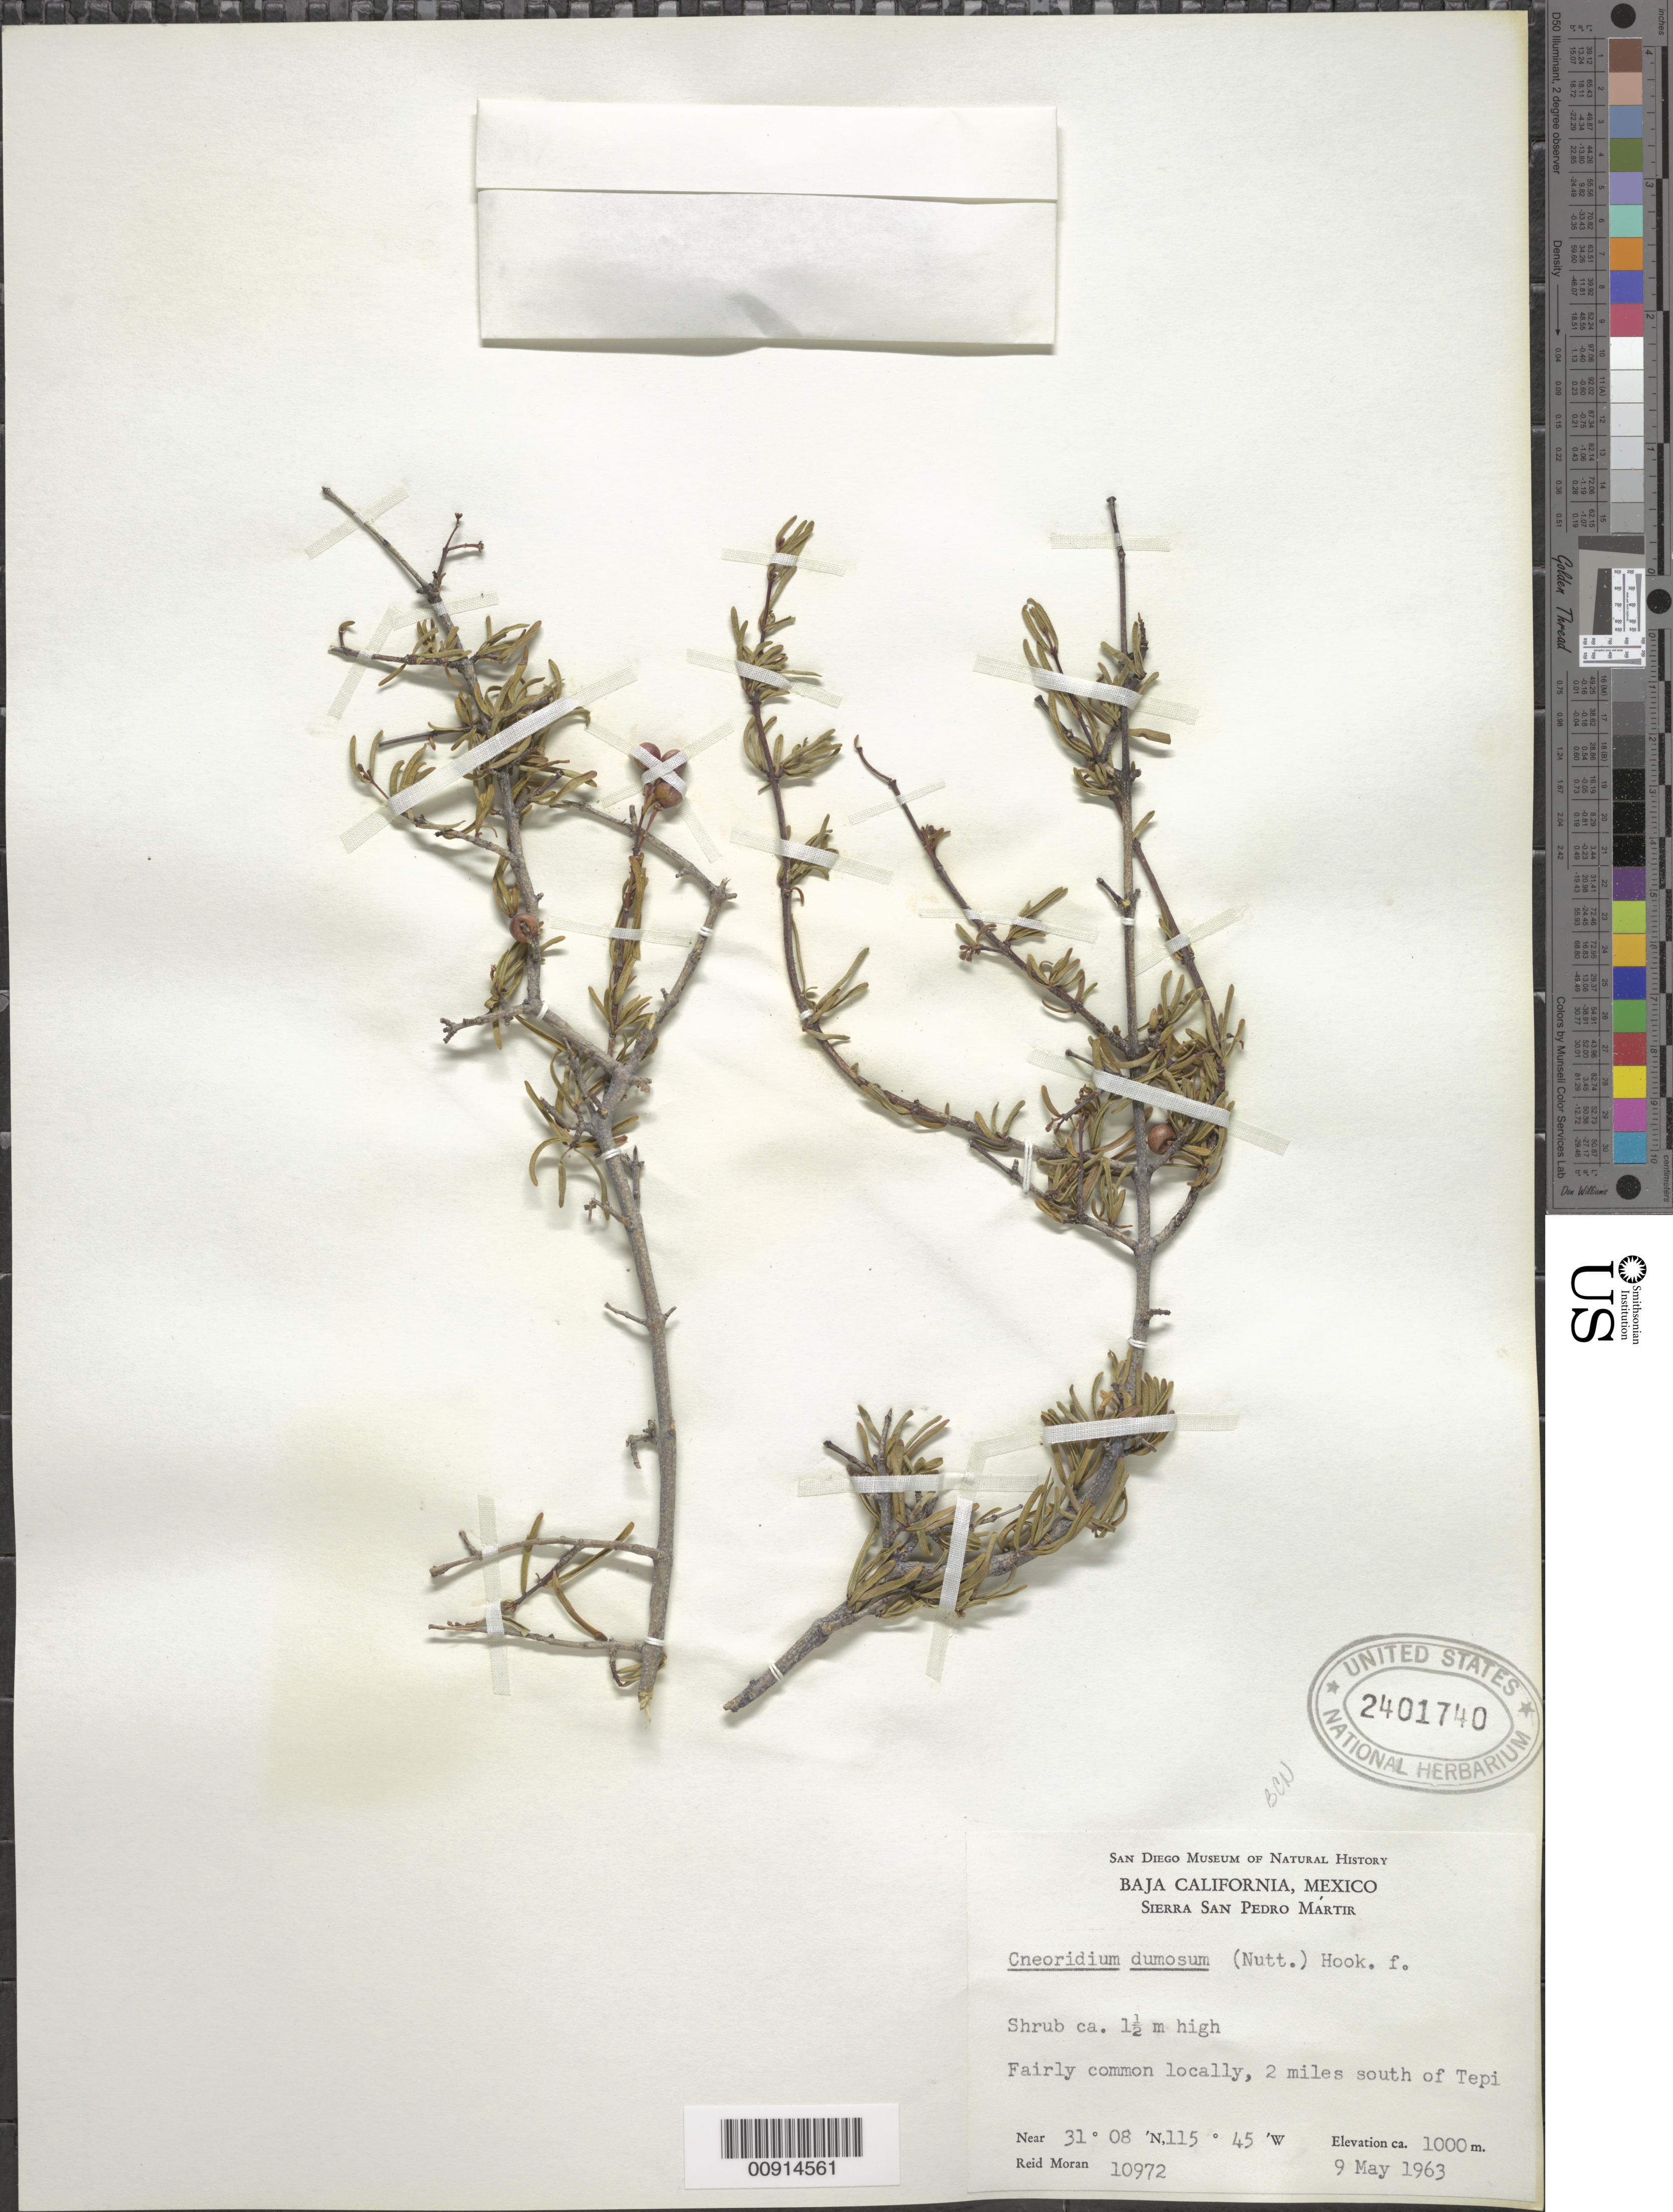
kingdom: Plantae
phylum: Tracheophyta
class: Magnoliopsida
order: Sapindales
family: Rutaceae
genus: Cneoridium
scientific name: Cneoridium dumosum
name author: (Nutt. ex Torr. & A. Gray) Hook. f. ex Baill.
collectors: R. V. Moran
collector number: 10972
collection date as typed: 09 May 1963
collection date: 1963-05-09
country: Mexico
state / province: Baja California Norte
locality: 2 miles south of Tepi. Baja California, Sierra San Pedro Mártir.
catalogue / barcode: US 2401740